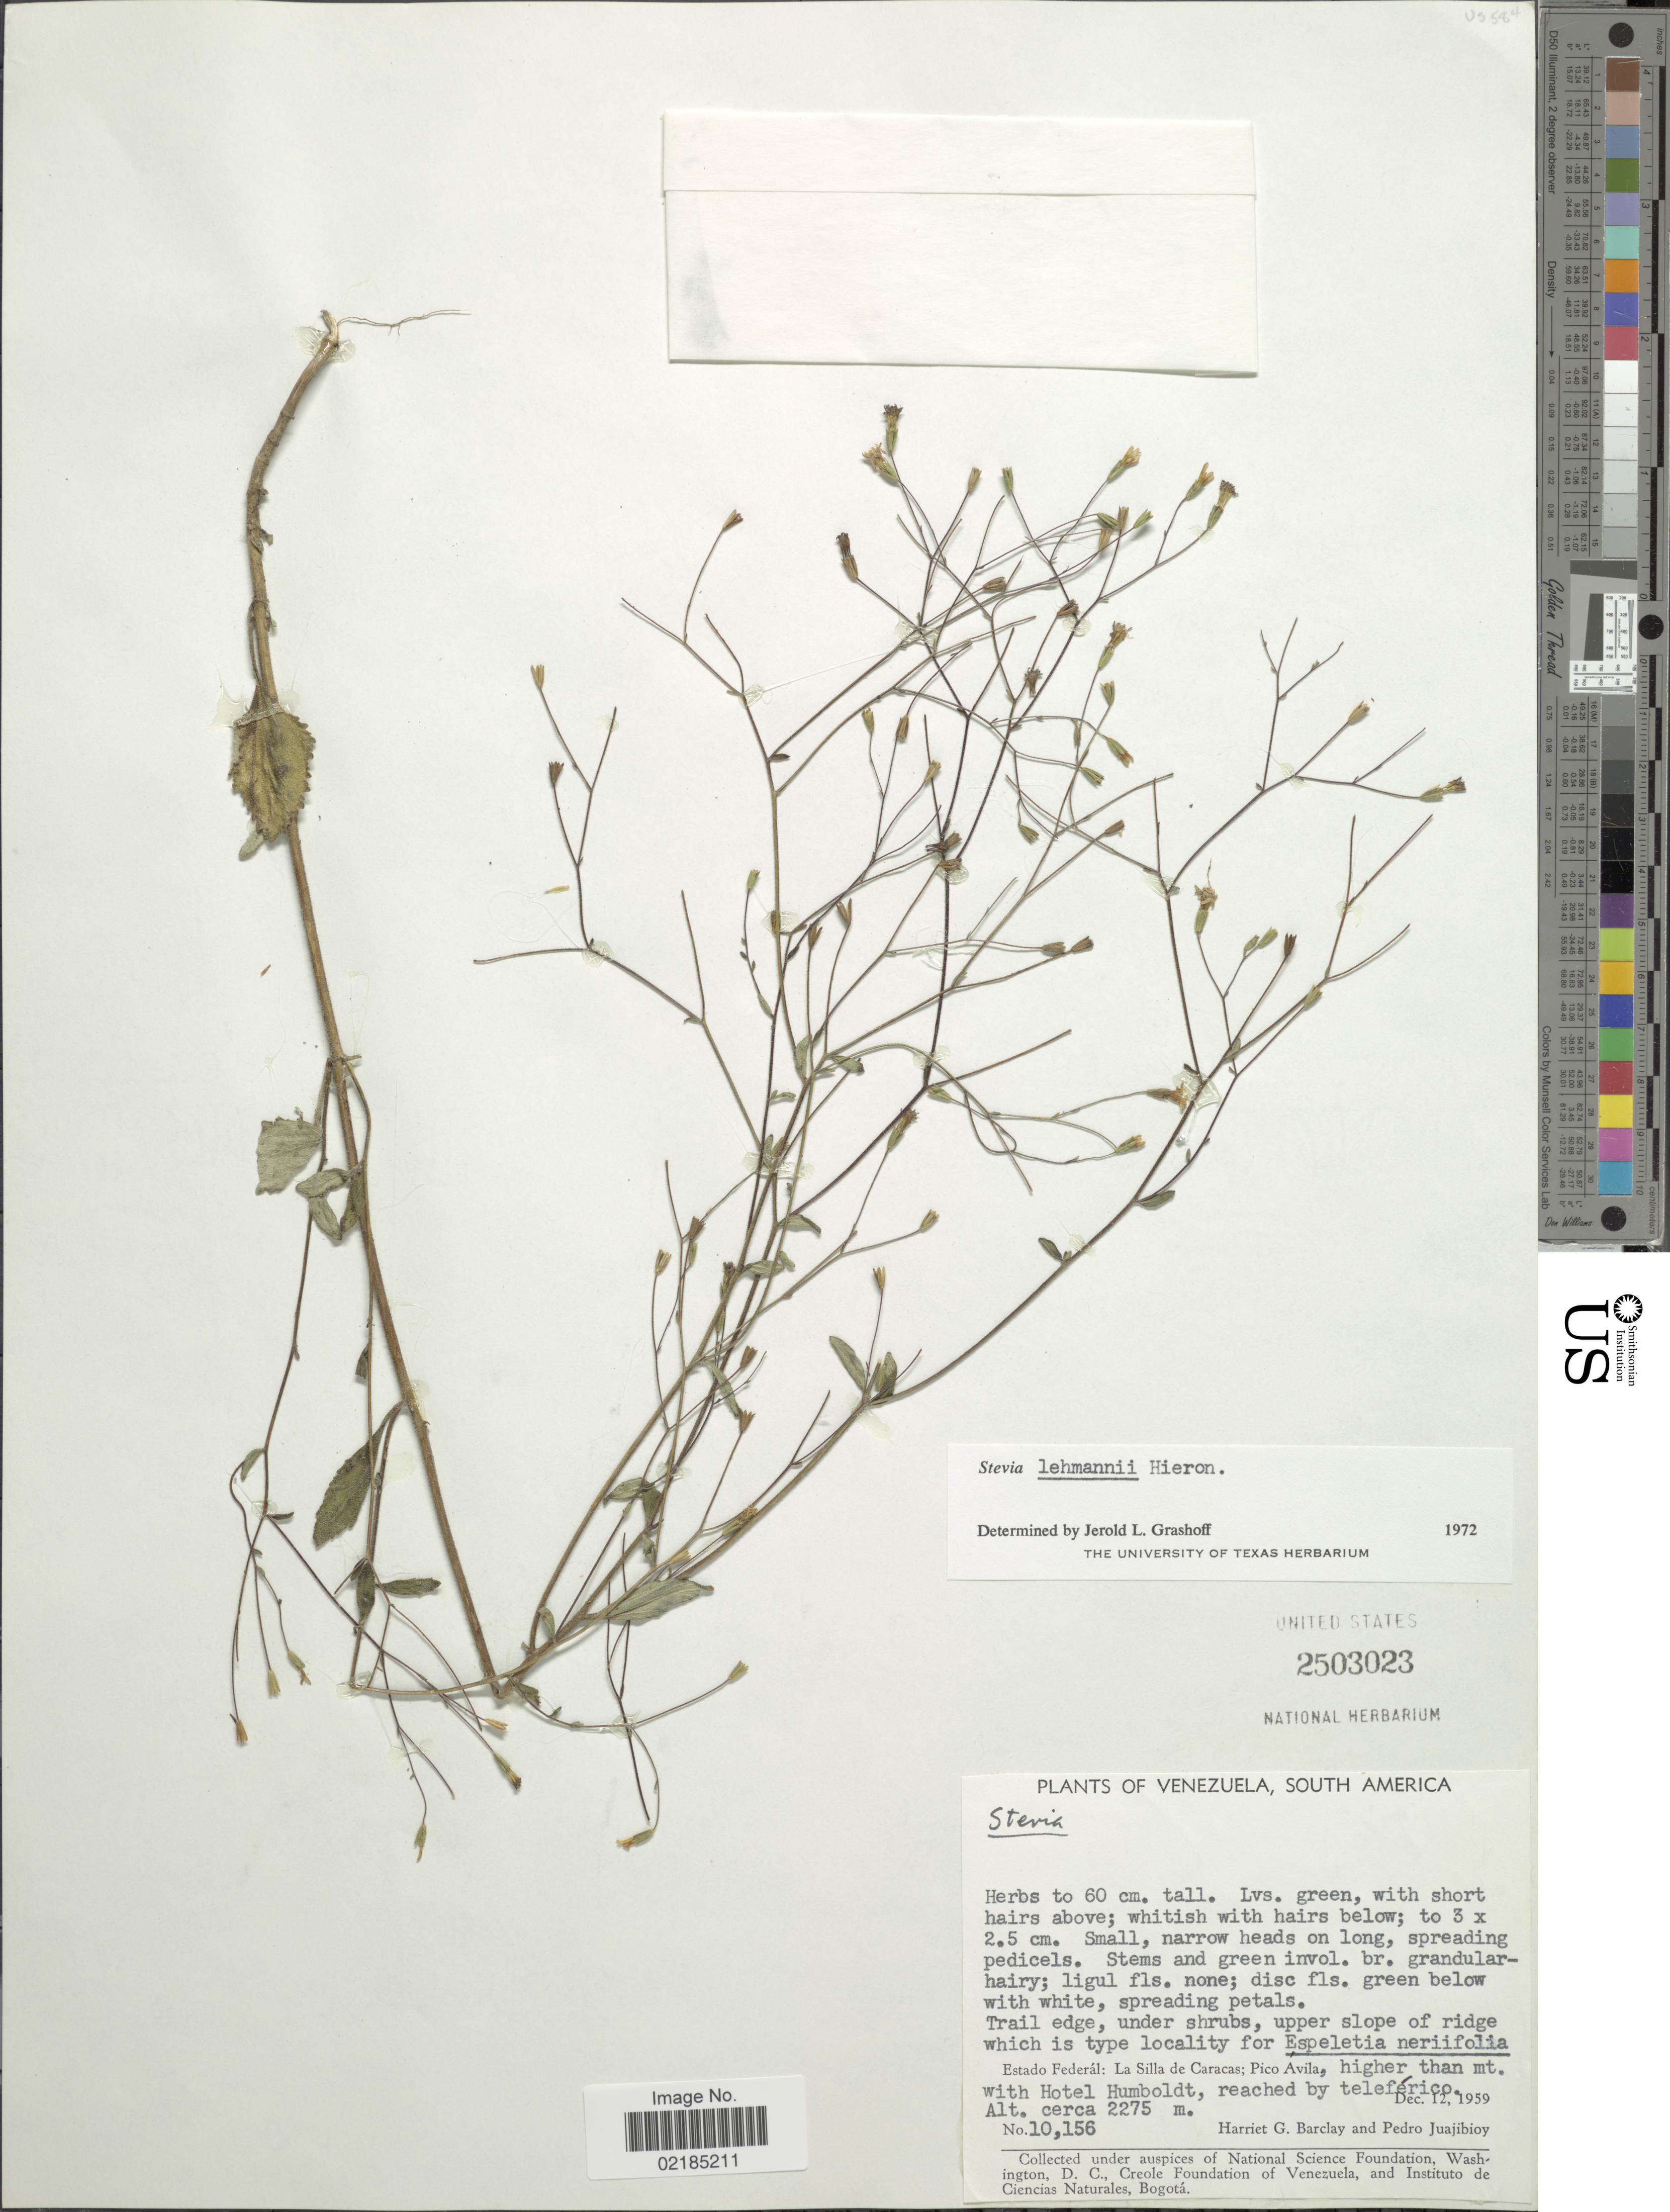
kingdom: Plantae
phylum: Tracheophyta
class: Magnoliopsida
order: Asterales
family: Asteraceae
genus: Stevia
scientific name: Stevia lehmannii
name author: Hieron.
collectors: H. G. Barclay & P. Juajibioy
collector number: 10156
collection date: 1959-12-12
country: Venezuela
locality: Estado Federál: La Silla de Caracas; Pico Avila, higher than mt. with Hotel Humboldt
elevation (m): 2275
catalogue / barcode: US 2503023